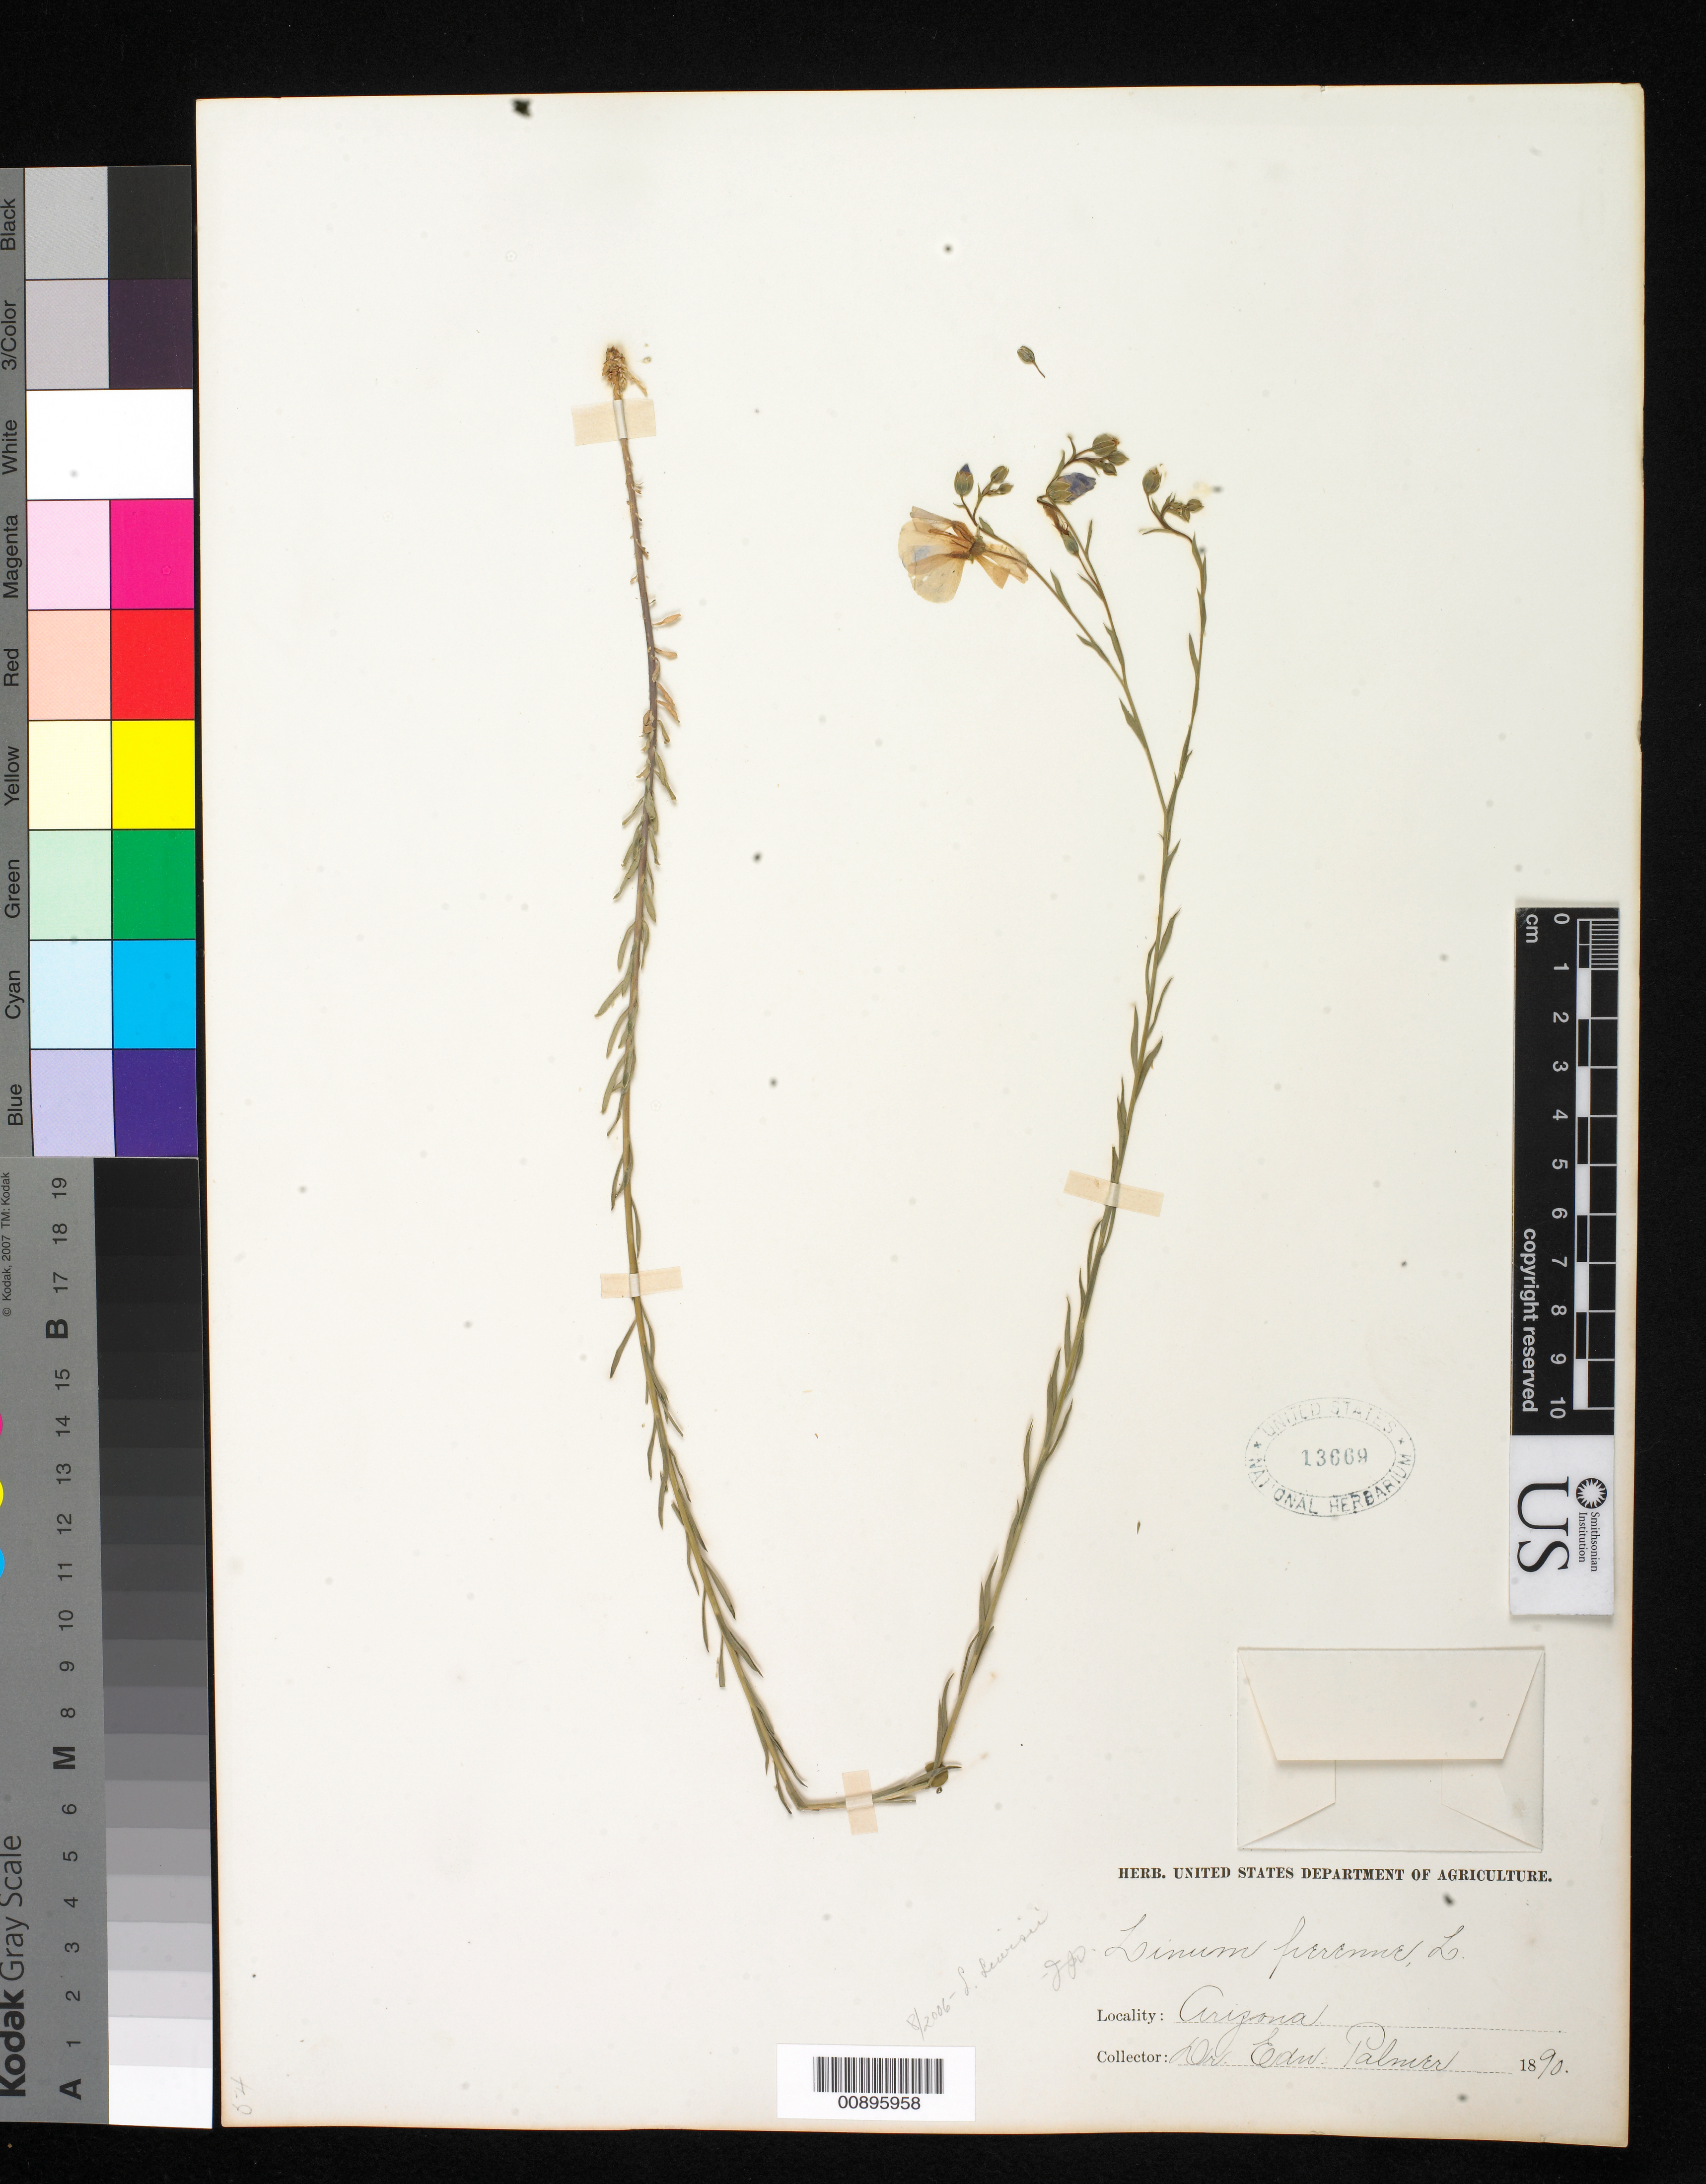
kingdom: Plantae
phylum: Tracheophyta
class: Magnoliopsida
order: Malpighiales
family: Linaceae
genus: Linum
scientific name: Linum lewisii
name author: Pursh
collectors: E. Palmer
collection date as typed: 1890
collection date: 1890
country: United States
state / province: Arizona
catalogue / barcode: US 13669